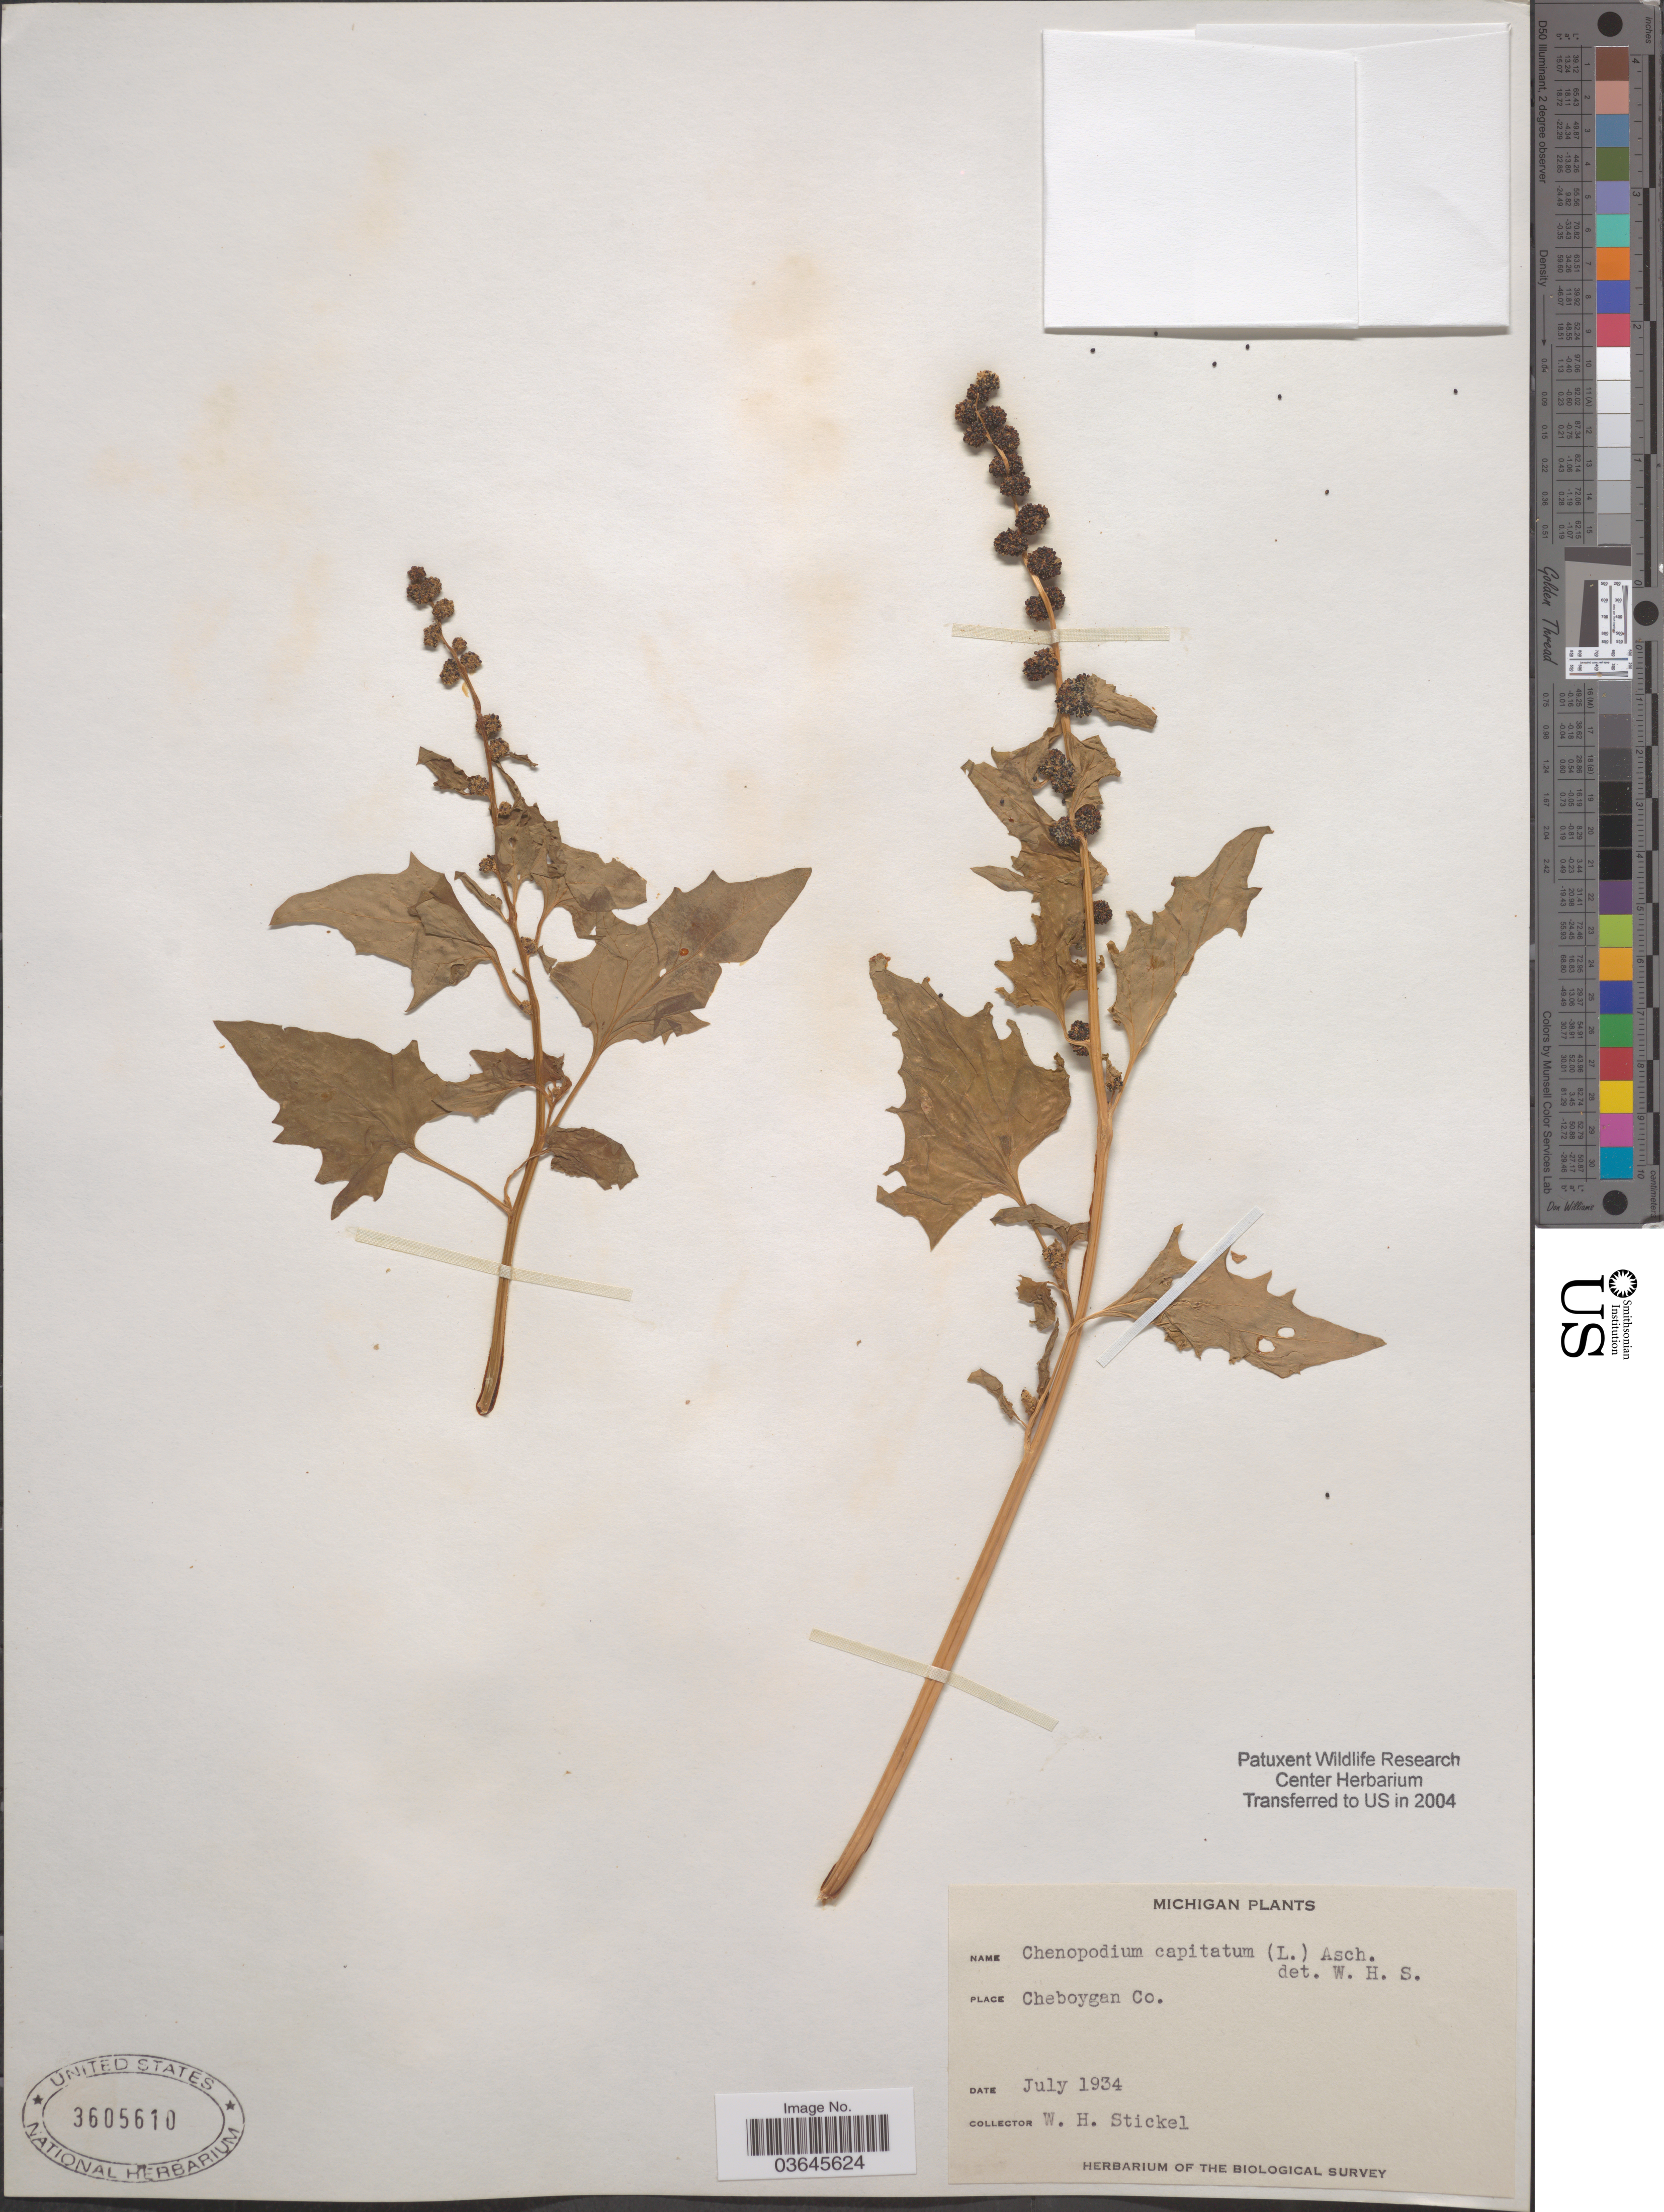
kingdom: Plantae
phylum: Tracheophyta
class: Magnoliopsida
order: Caryophyllales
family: Amaranthaceae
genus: Blitum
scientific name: Blitum capitatum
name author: L.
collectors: W. Stickel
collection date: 1934-07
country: United States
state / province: Michigan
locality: Cheboygan Co.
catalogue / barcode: US 3605610